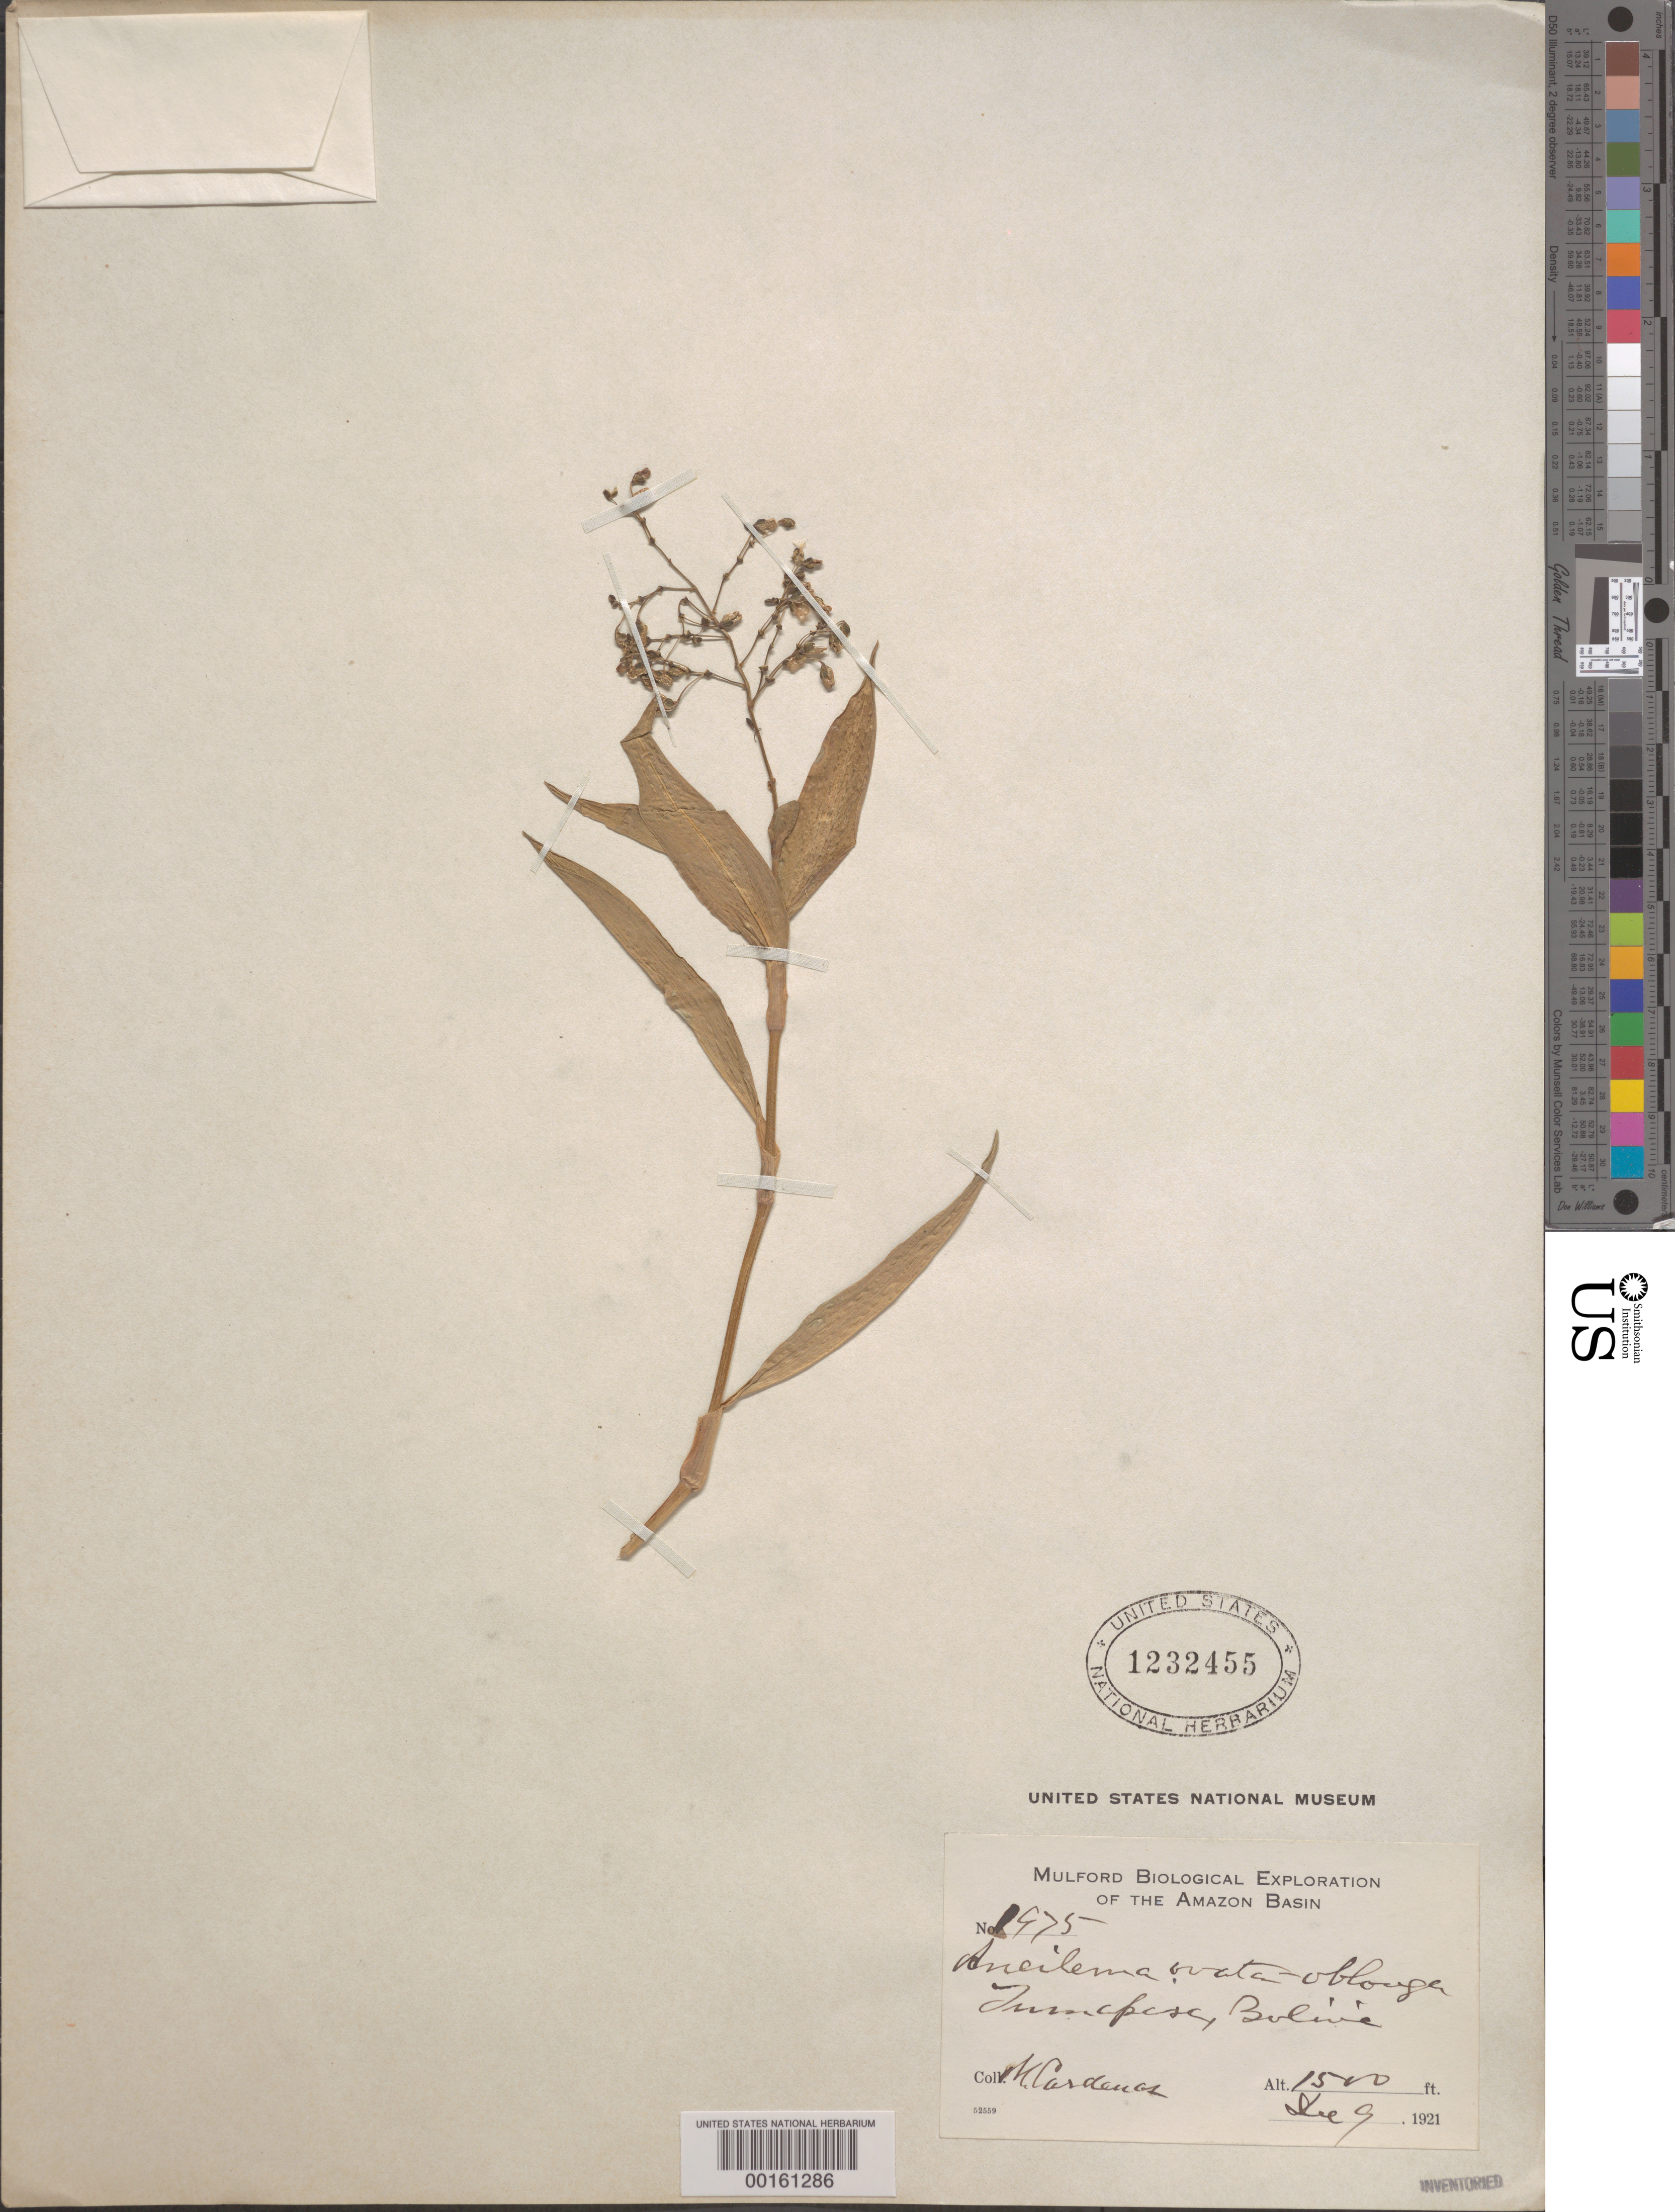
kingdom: Plantae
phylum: Tracheophyta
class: Liliopsida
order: Commelinales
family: Commelinaceae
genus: Aneilema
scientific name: Aneilema umbrosum subsp. ovato-oblongum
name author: (P. Beauv.) J.K. Morton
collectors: M. Cárdenas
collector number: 1975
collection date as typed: Dec. 9, 1921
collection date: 1921-12-09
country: Bolivia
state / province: La Paz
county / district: Iturralde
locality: Tumupasa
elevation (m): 457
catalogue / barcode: US 1232455